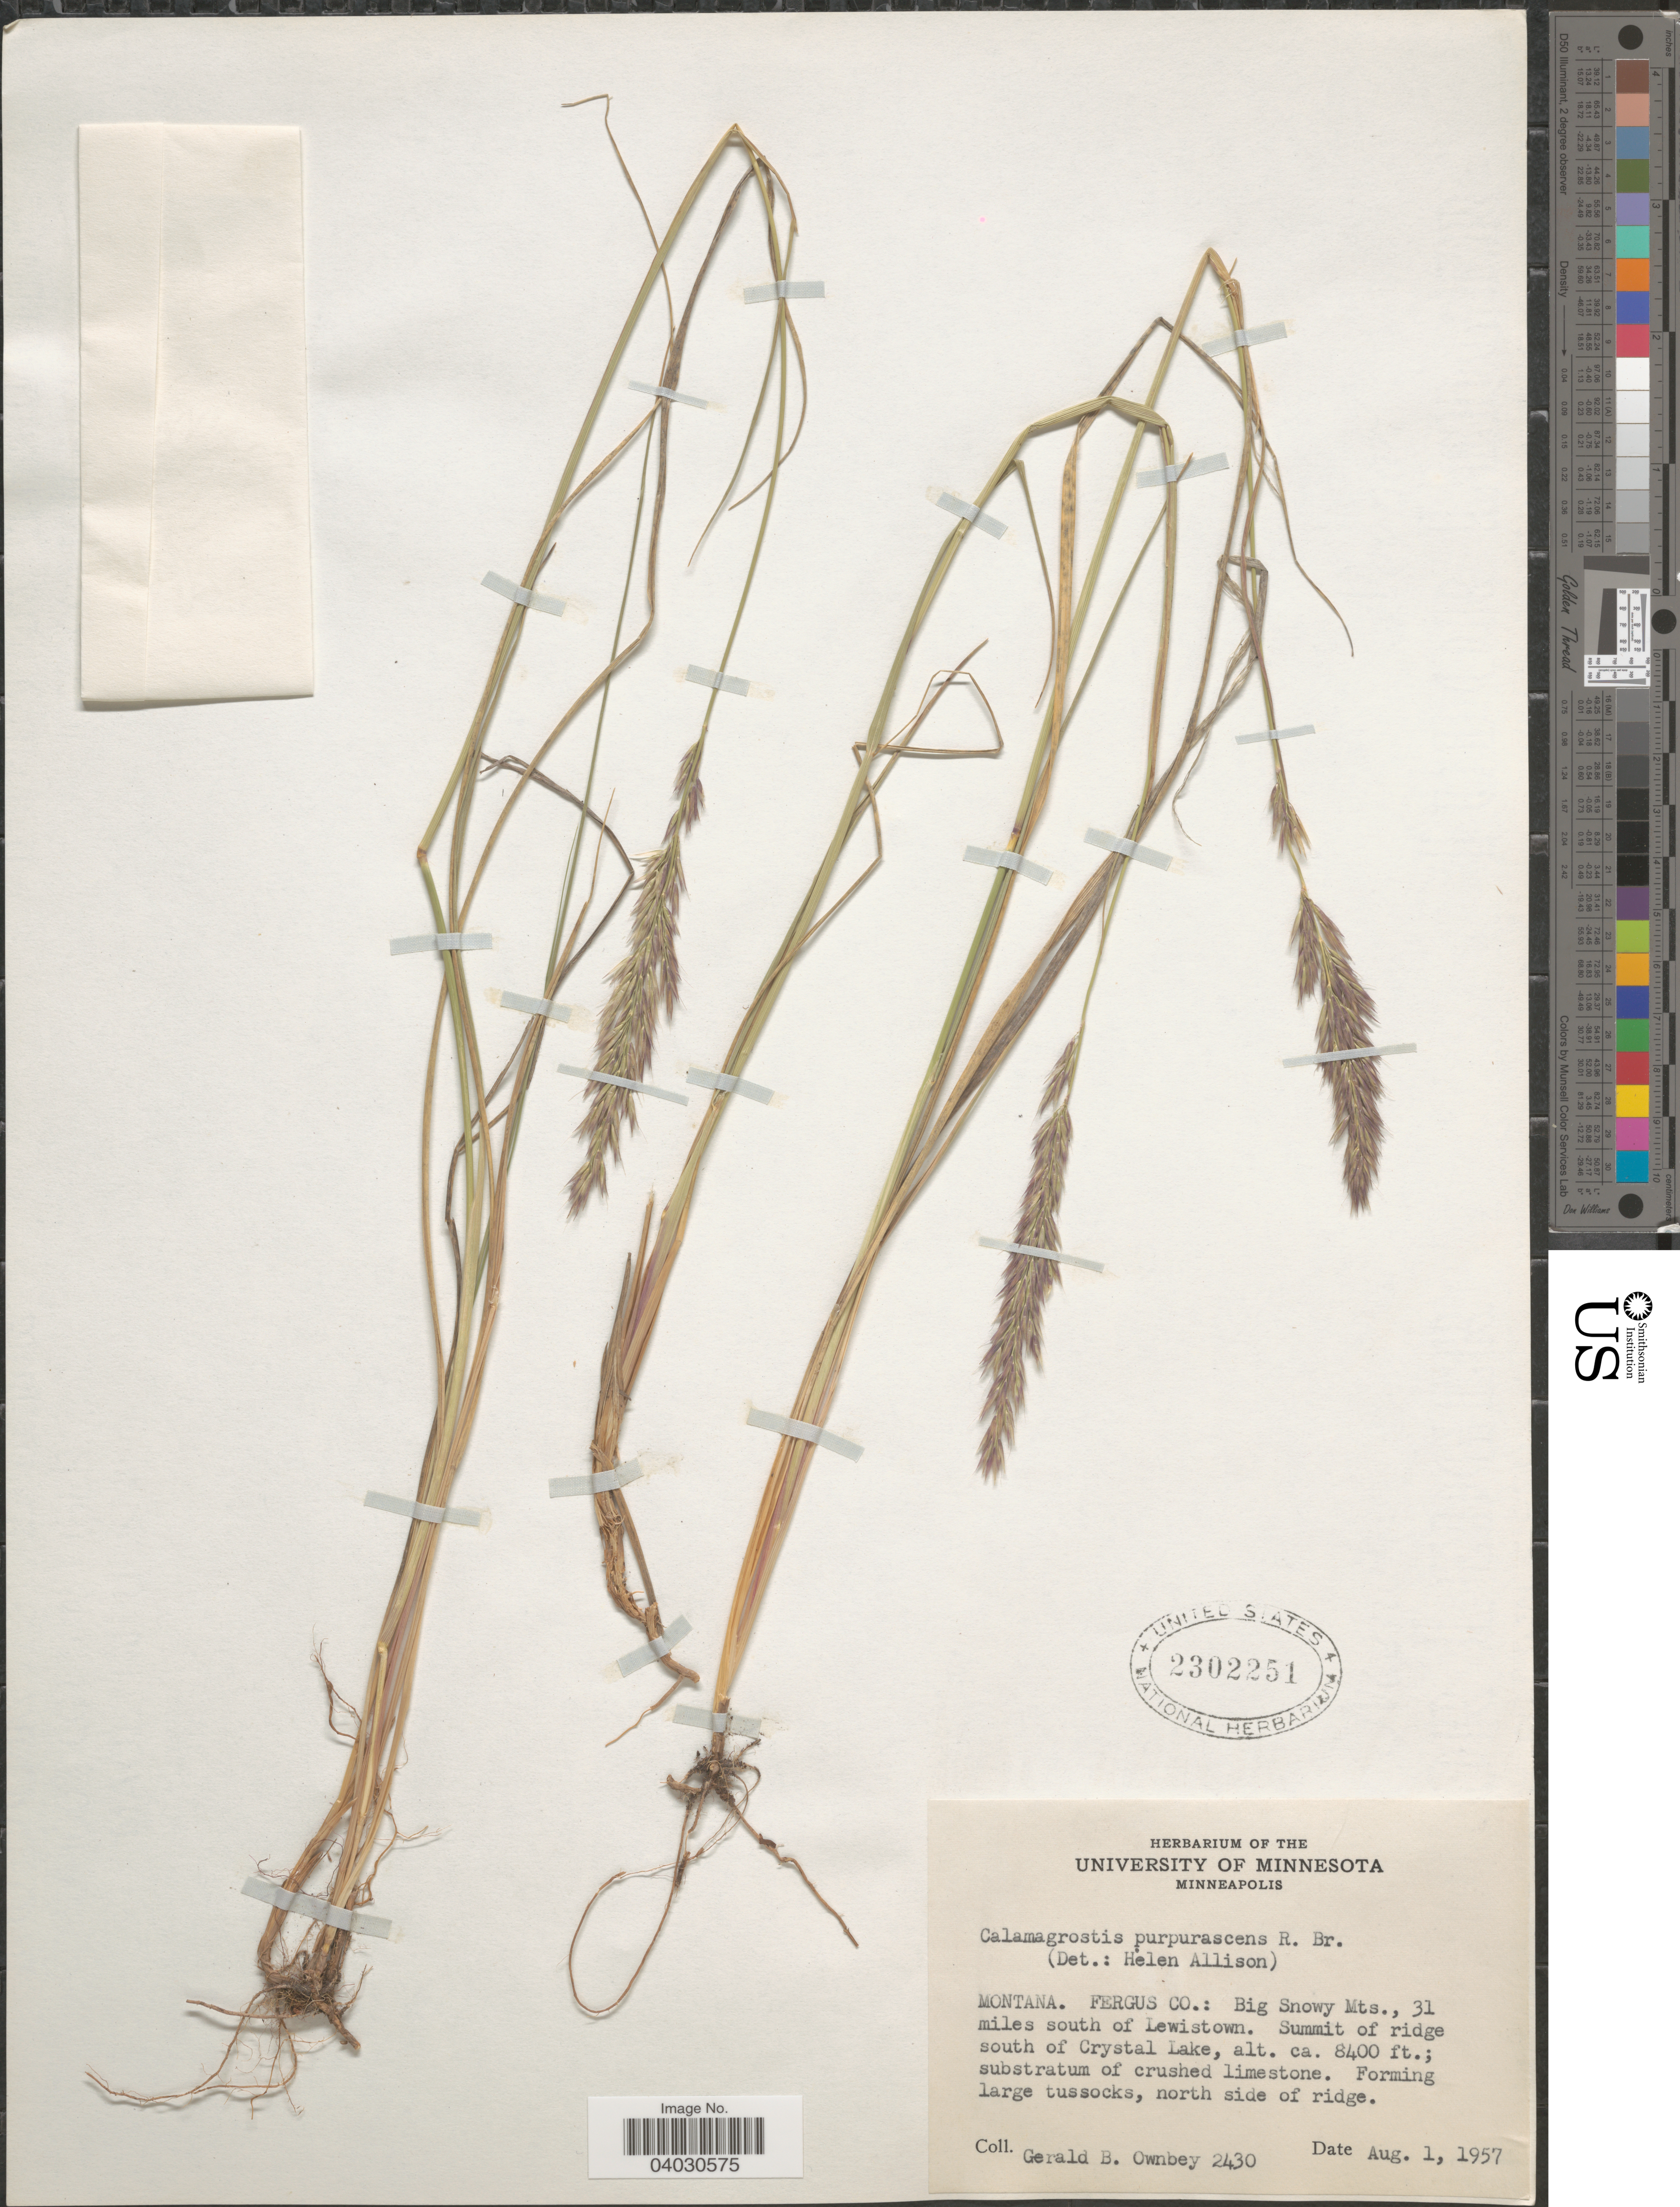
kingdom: Plantae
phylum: Tracheophyta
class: Liliopsida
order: Poales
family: Poaceae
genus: Calamagrostis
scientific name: Calamagrostis purpurascens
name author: R. Br.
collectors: G. B. Ownbey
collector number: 2430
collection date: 1957-08-01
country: United States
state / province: Montana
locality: Fergus Co.: Big Snowy Mts., 31 miles south of Lewiston. Summit of ridge south of Crystal Lake.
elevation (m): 2560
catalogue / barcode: US 2302251